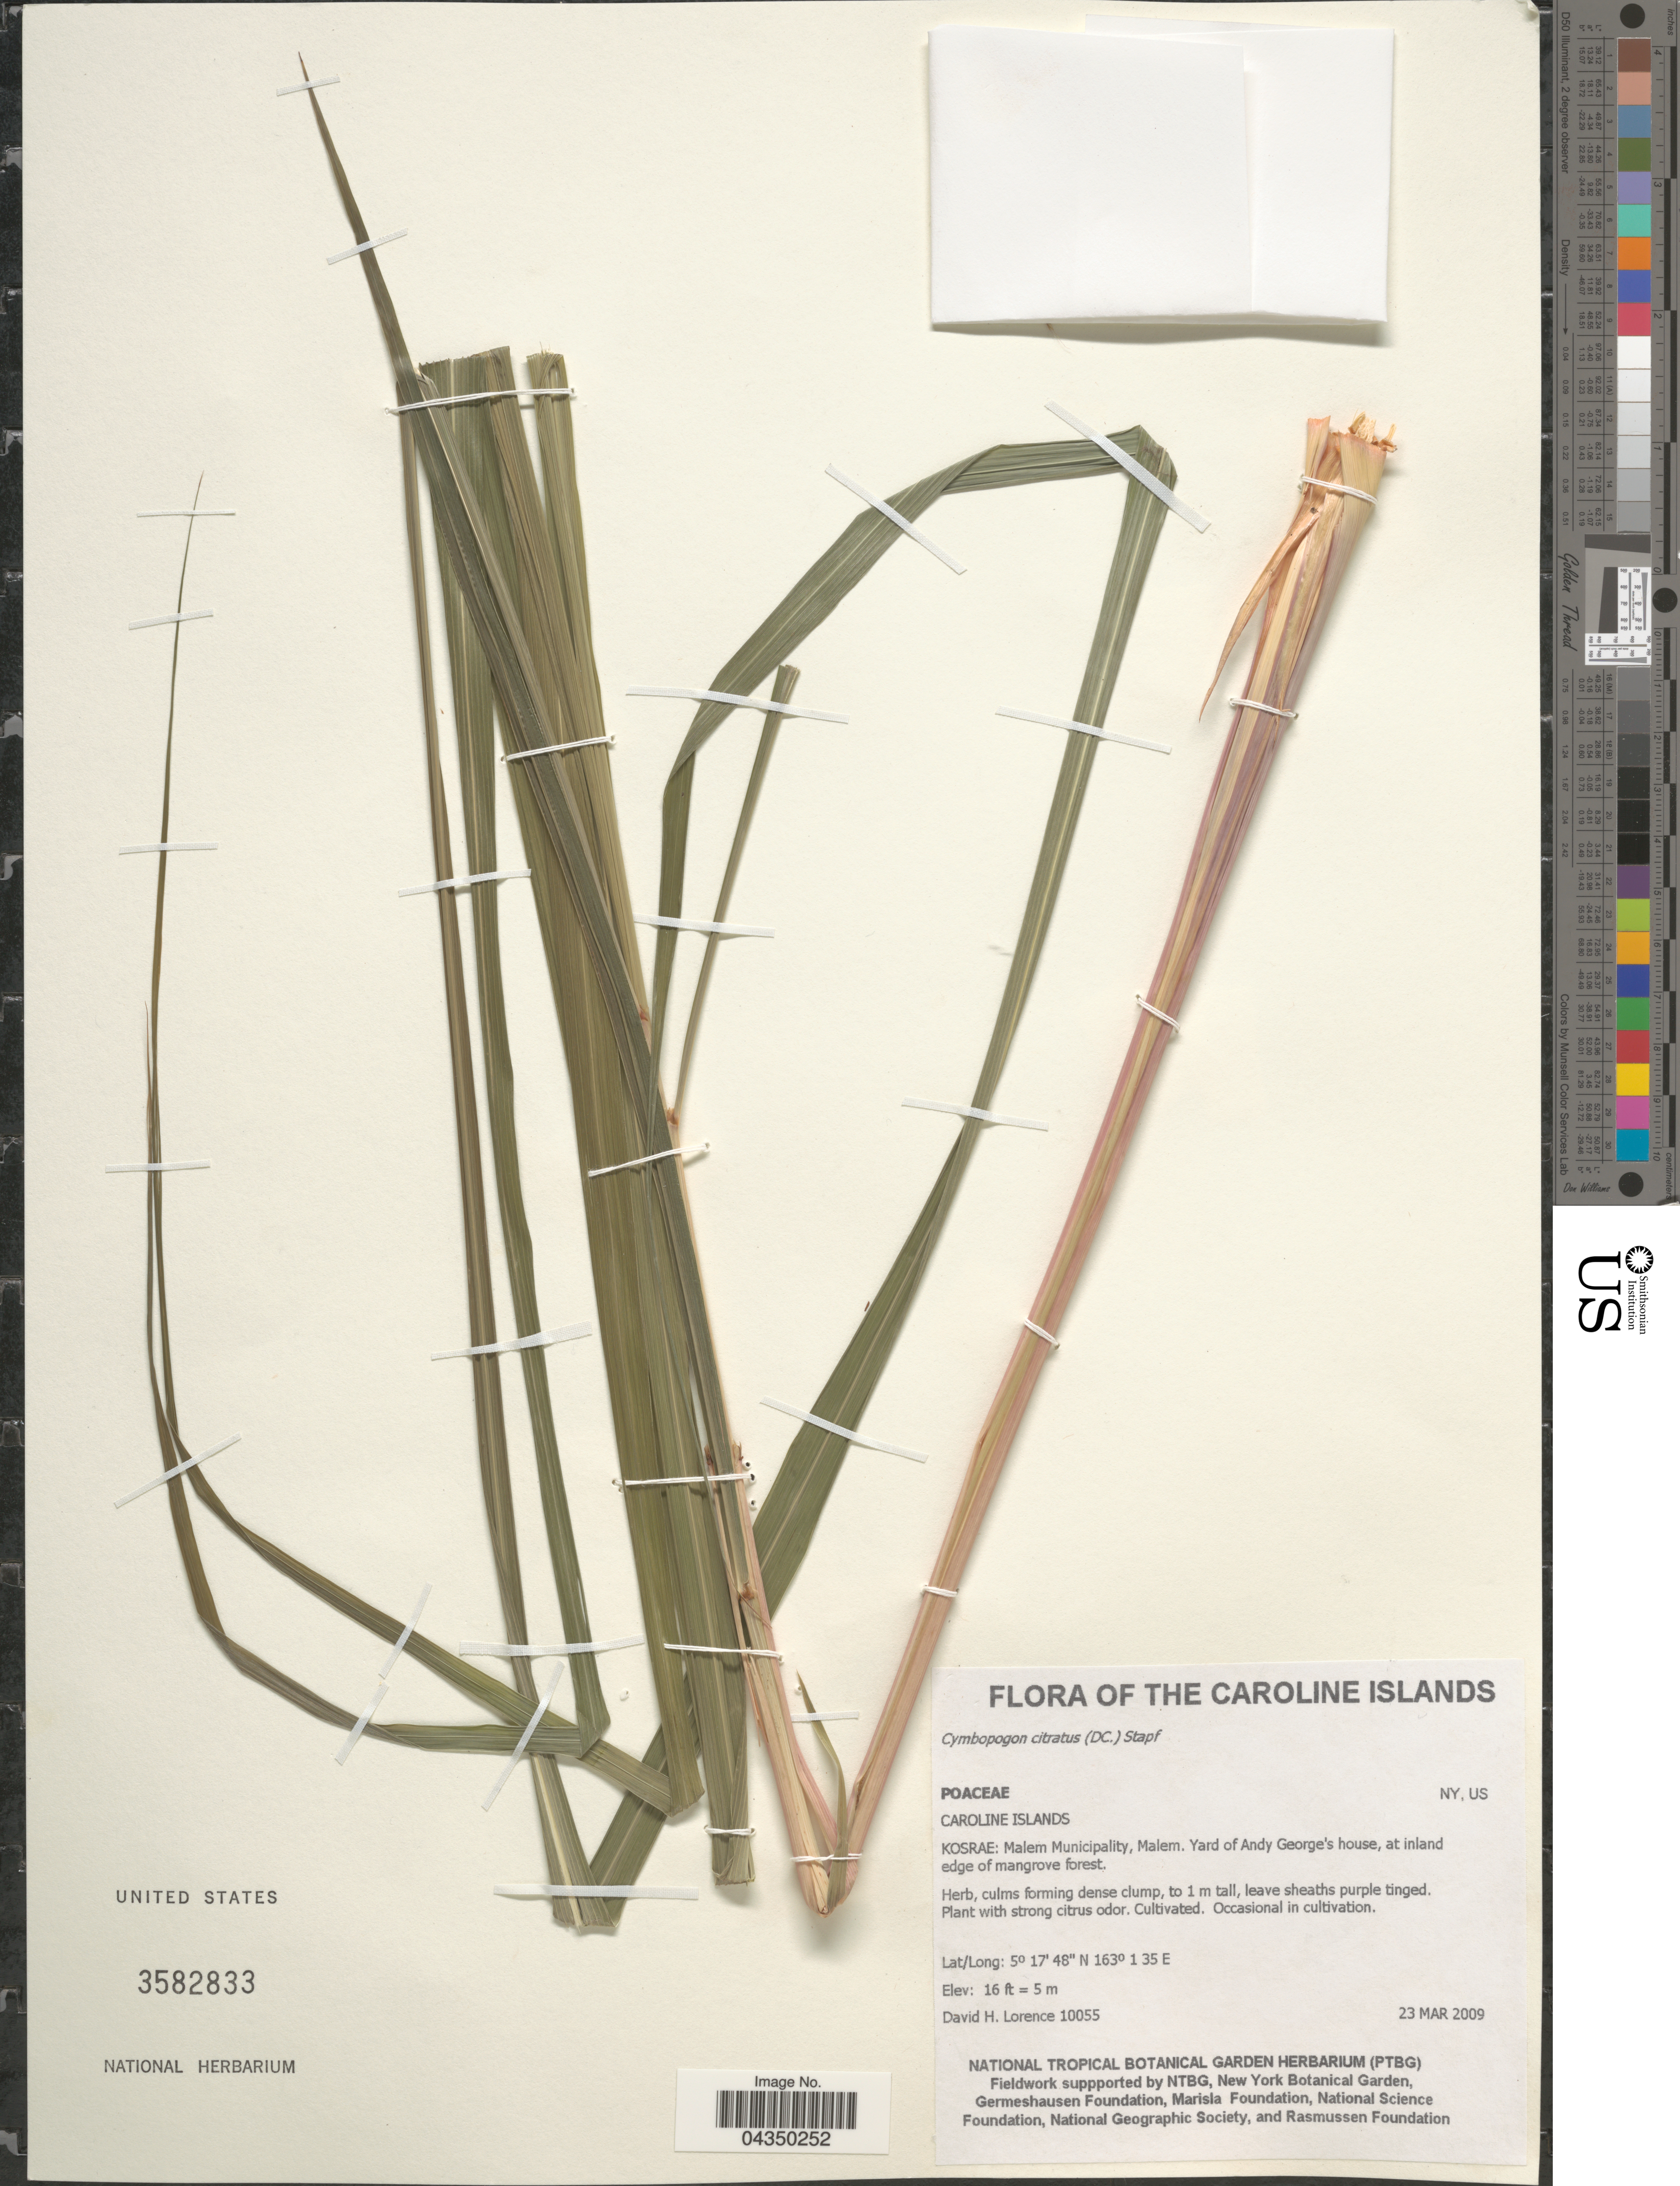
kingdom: Plantae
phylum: Tracheophyta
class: Liliopsida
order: Poales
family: Poaceae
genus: Cymbopogon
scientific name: Cymbopogon citratus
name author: (DC.) Stapf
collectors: D. Lorence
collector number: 10055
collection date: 2009-03-23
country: Micronesia, Federated States of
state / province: Kosrae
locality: Caroline Islands. Malem Municipality, Malem. Yard of Andy George's house, at inland edge of mangrove forest.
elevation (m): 5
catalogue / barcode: US 3582833